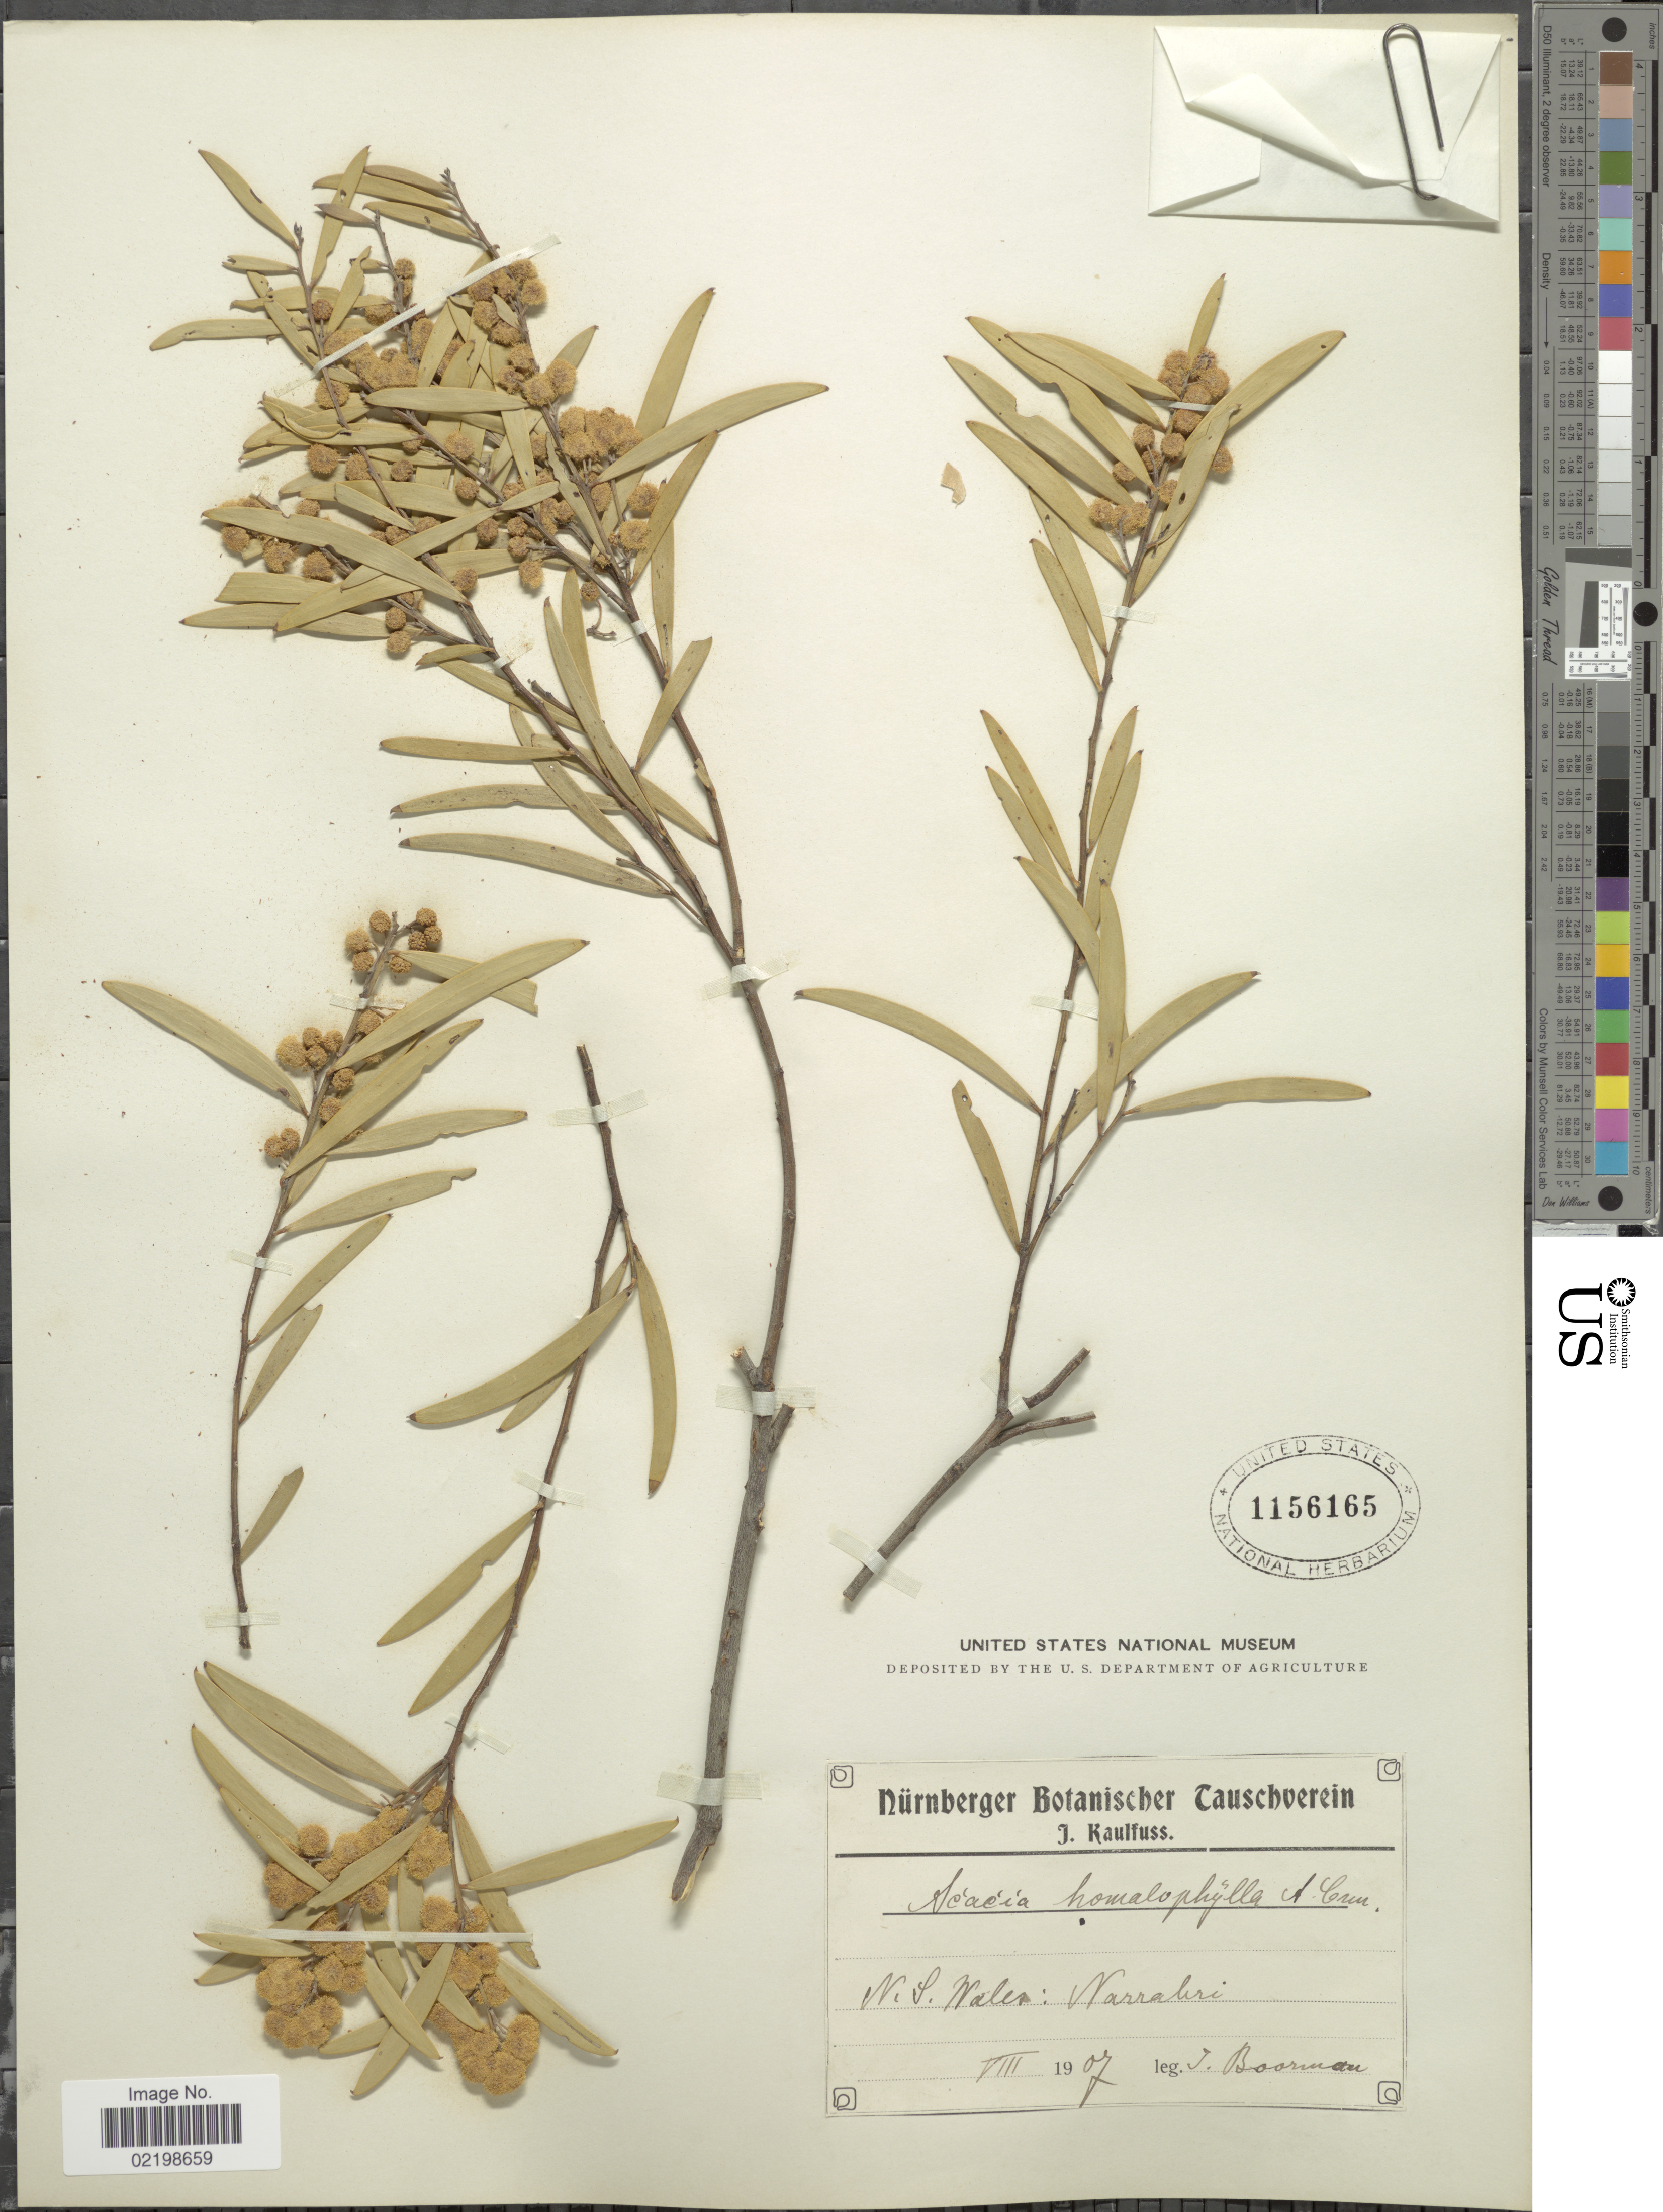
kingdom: Plantae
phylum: Tracheophyta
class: Magnoliopsida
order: Fabales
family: Fabaceae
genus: Acacia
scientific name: Acacia homalophylla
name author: A. Cunn. ex Benth.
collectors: J. Boorman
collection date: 1907-08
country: Australia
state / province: New South Wales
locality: N.S. Wales: Narrabri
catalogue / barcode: US 1156165